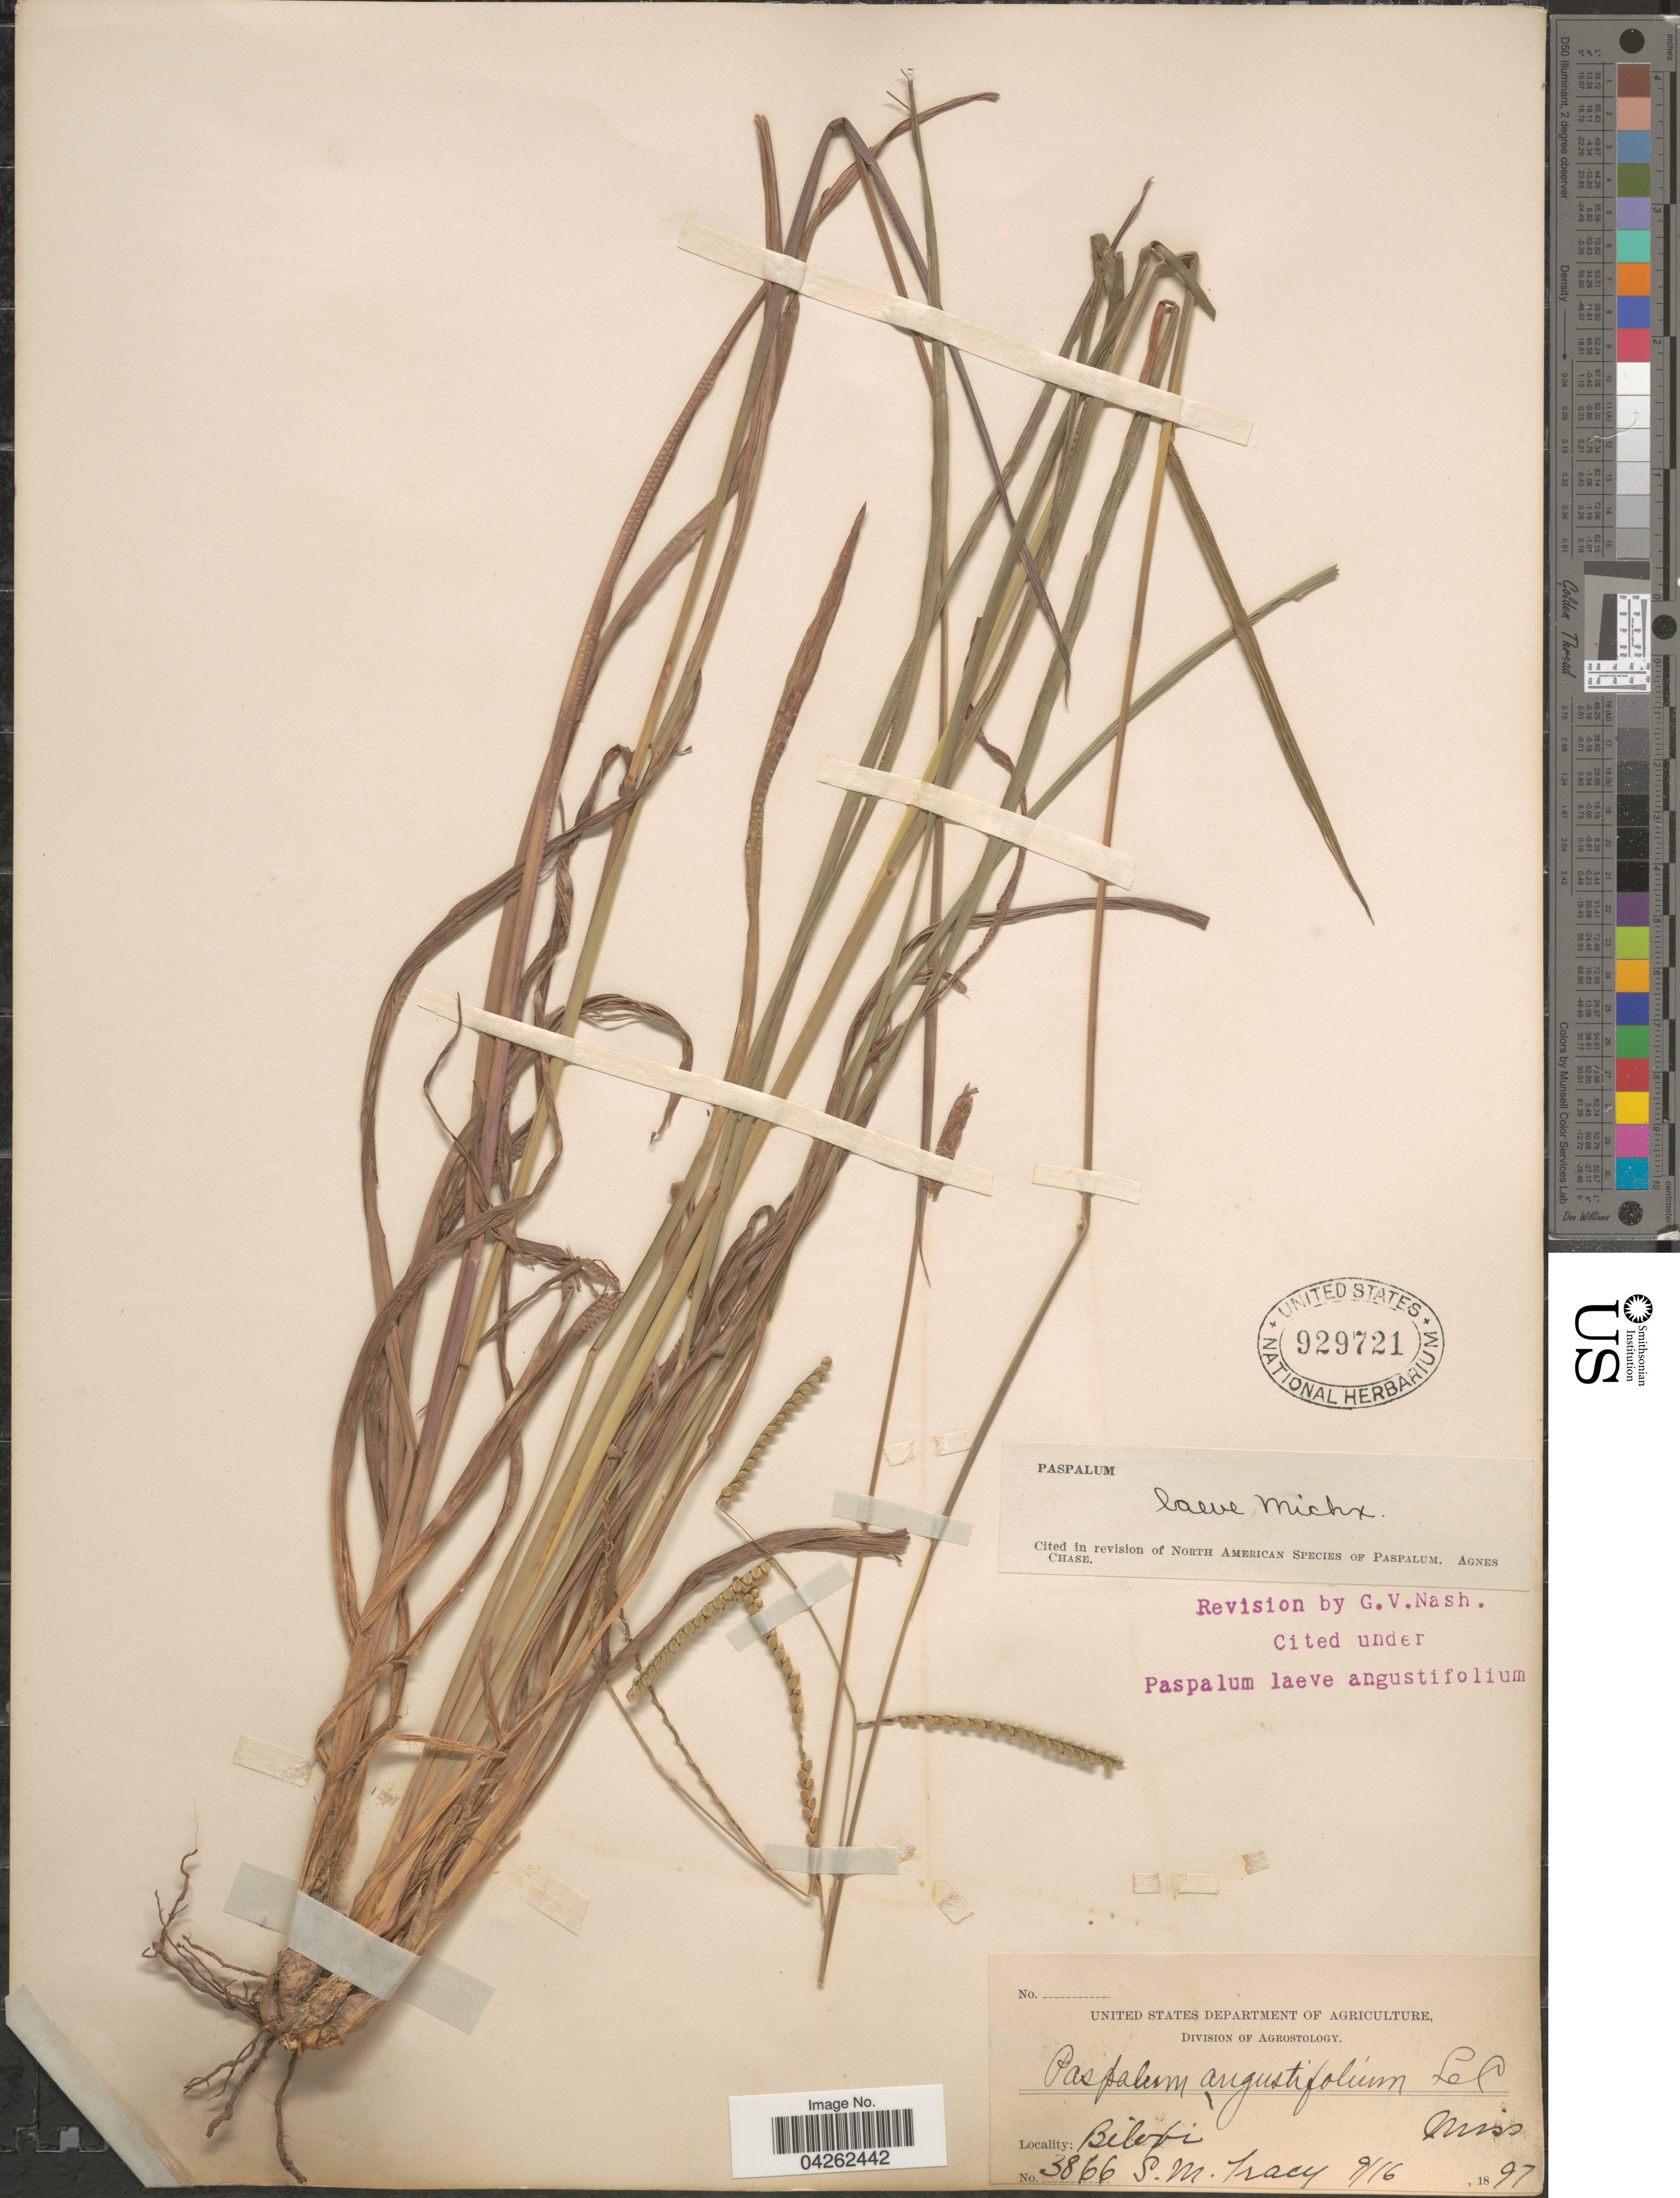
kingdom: Plantae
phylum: Tracheophyta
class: Liliopsida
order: Poales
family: Poaceae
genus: Paspalum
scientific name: Paspalum laeve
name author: Michx.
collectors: S. M. Tracy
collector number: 3866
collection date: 1897-09-16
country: United States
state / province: Mississippi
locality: Biloxi.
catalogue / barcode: US 929721